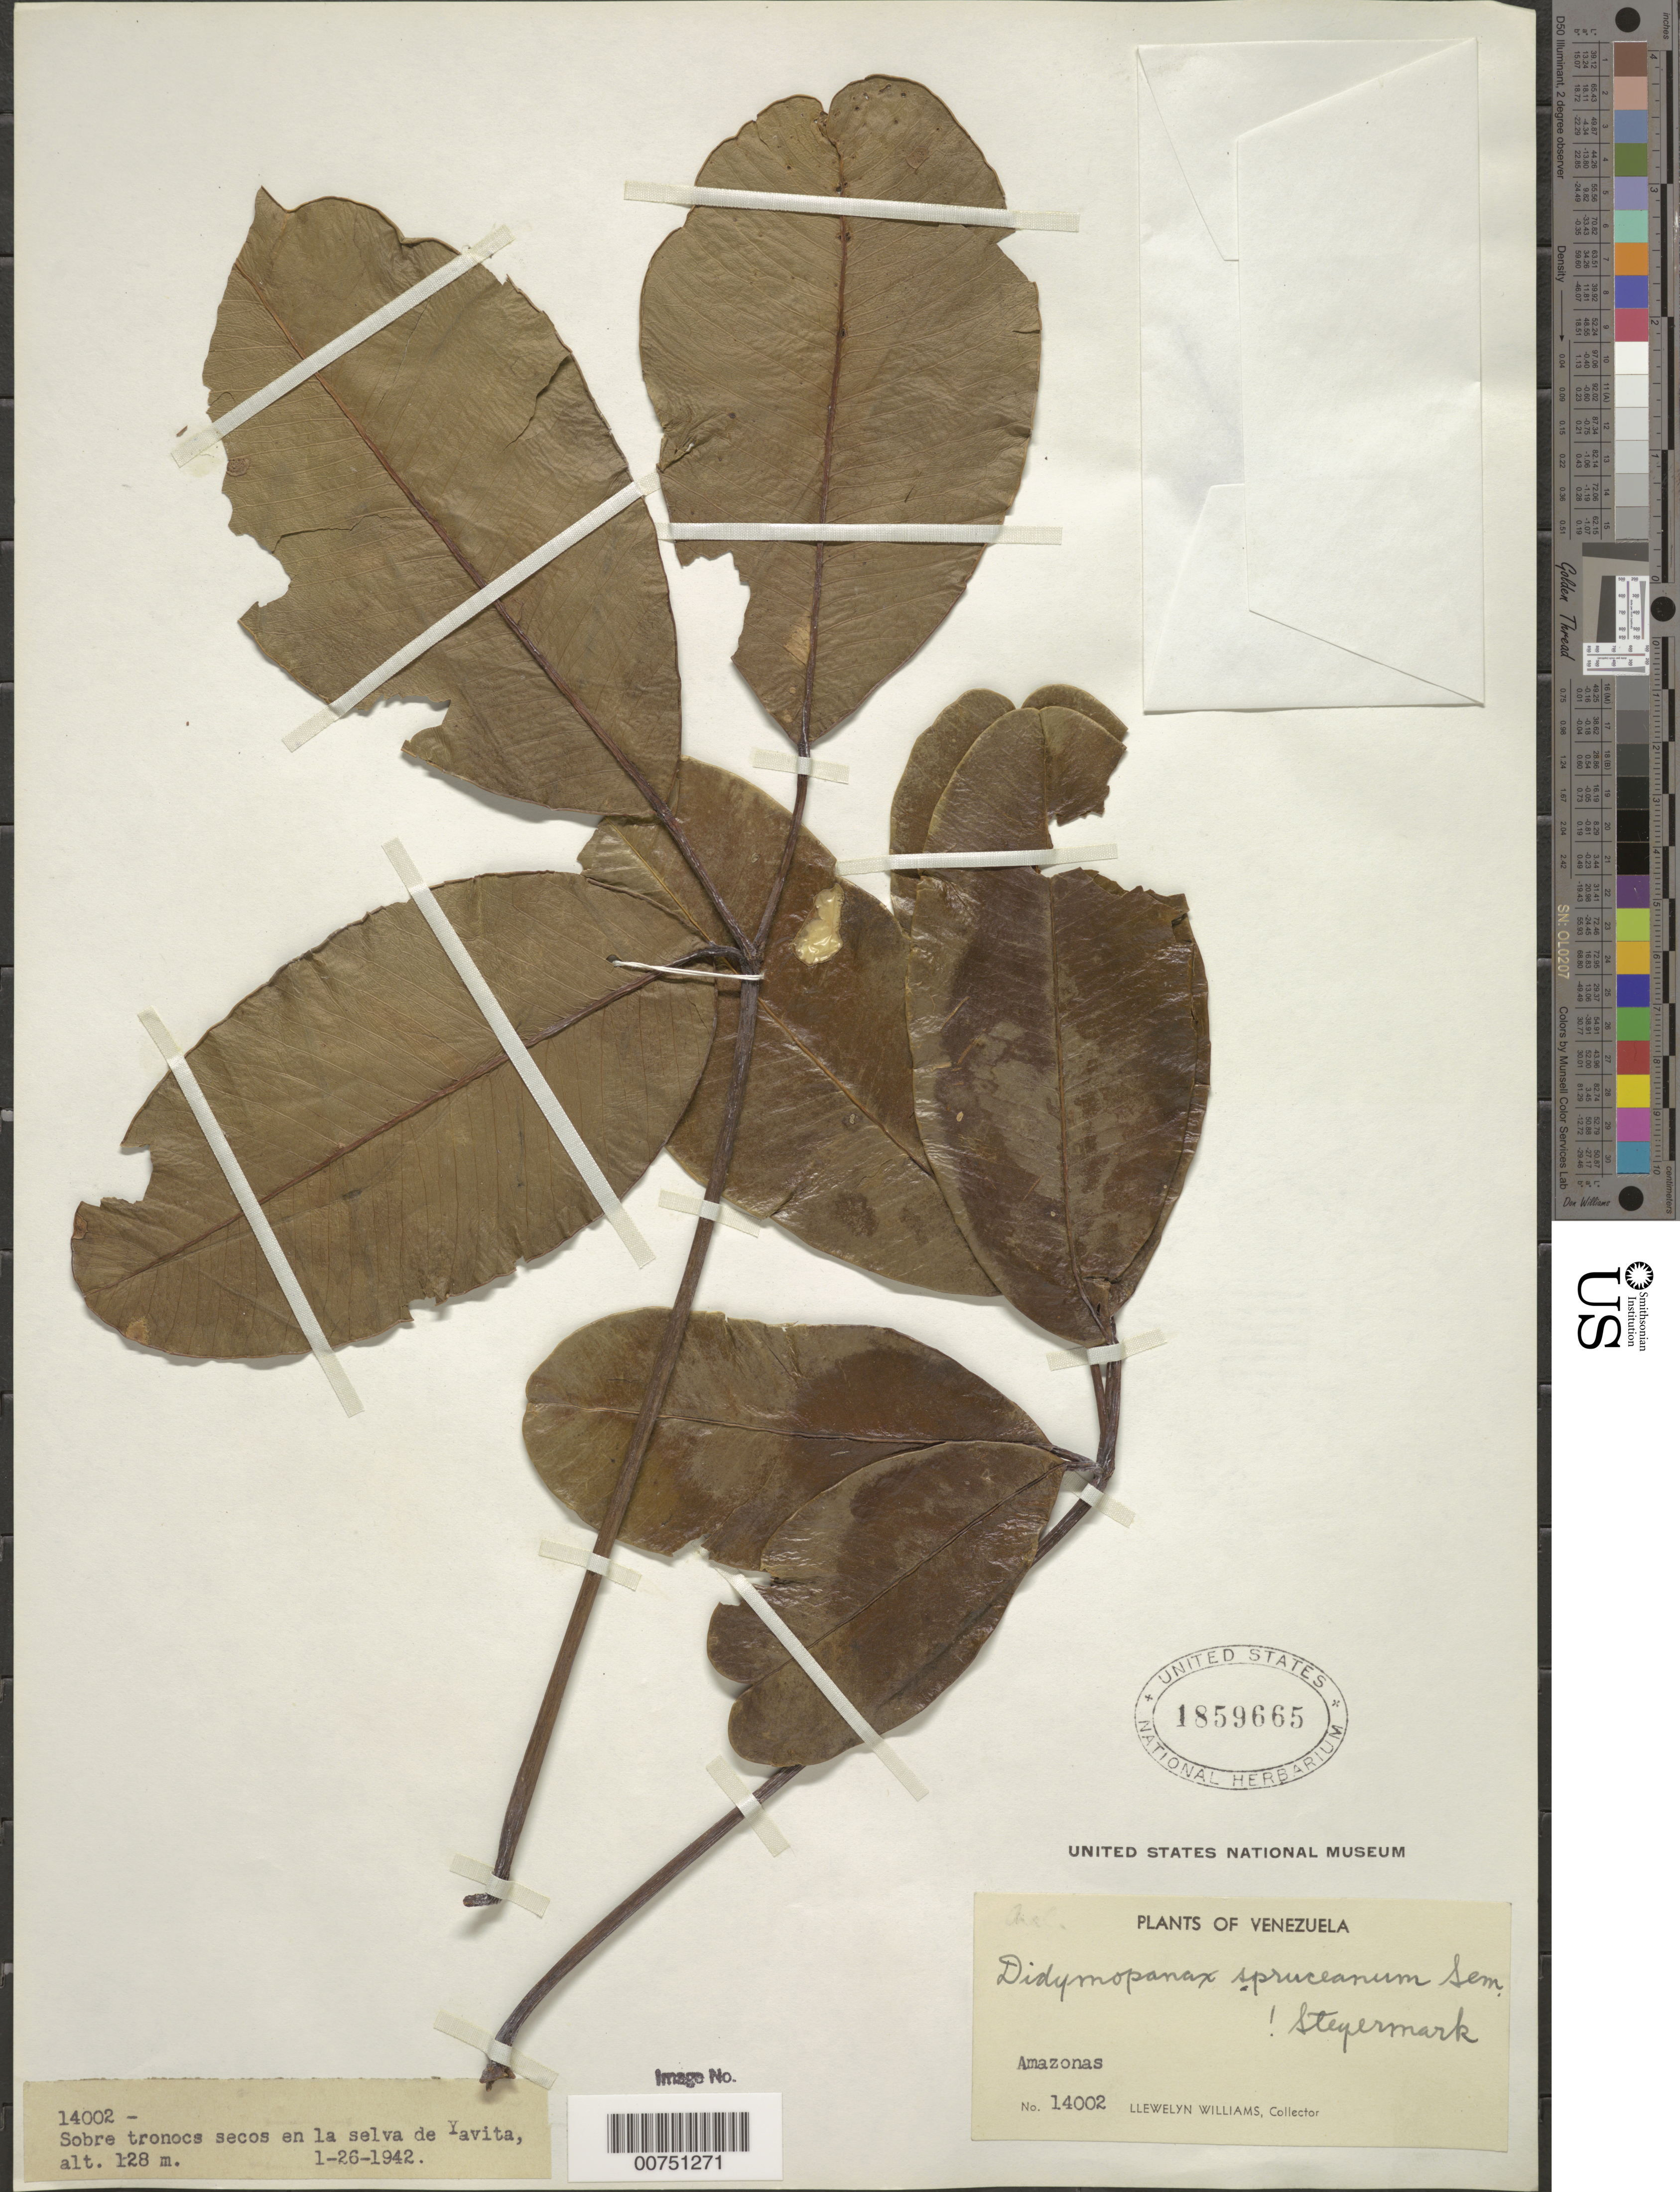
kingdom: Plantae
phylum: Tracheophyta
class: Magnoliopsida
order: Apiales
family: Araliaceae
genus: Schefflera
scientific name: Schefflera spruceana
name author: (Seem.) Maguire et al.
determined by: Steyermark, Julian A., (VEN)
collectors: Ll. Williams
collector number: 14002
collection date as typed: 26-Jan-42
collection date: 1942-01-26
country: Venezuela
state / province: Amazonas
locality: Yavita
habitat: Sobre troncos secos en la selva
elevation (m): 128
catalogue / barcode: US 1859665